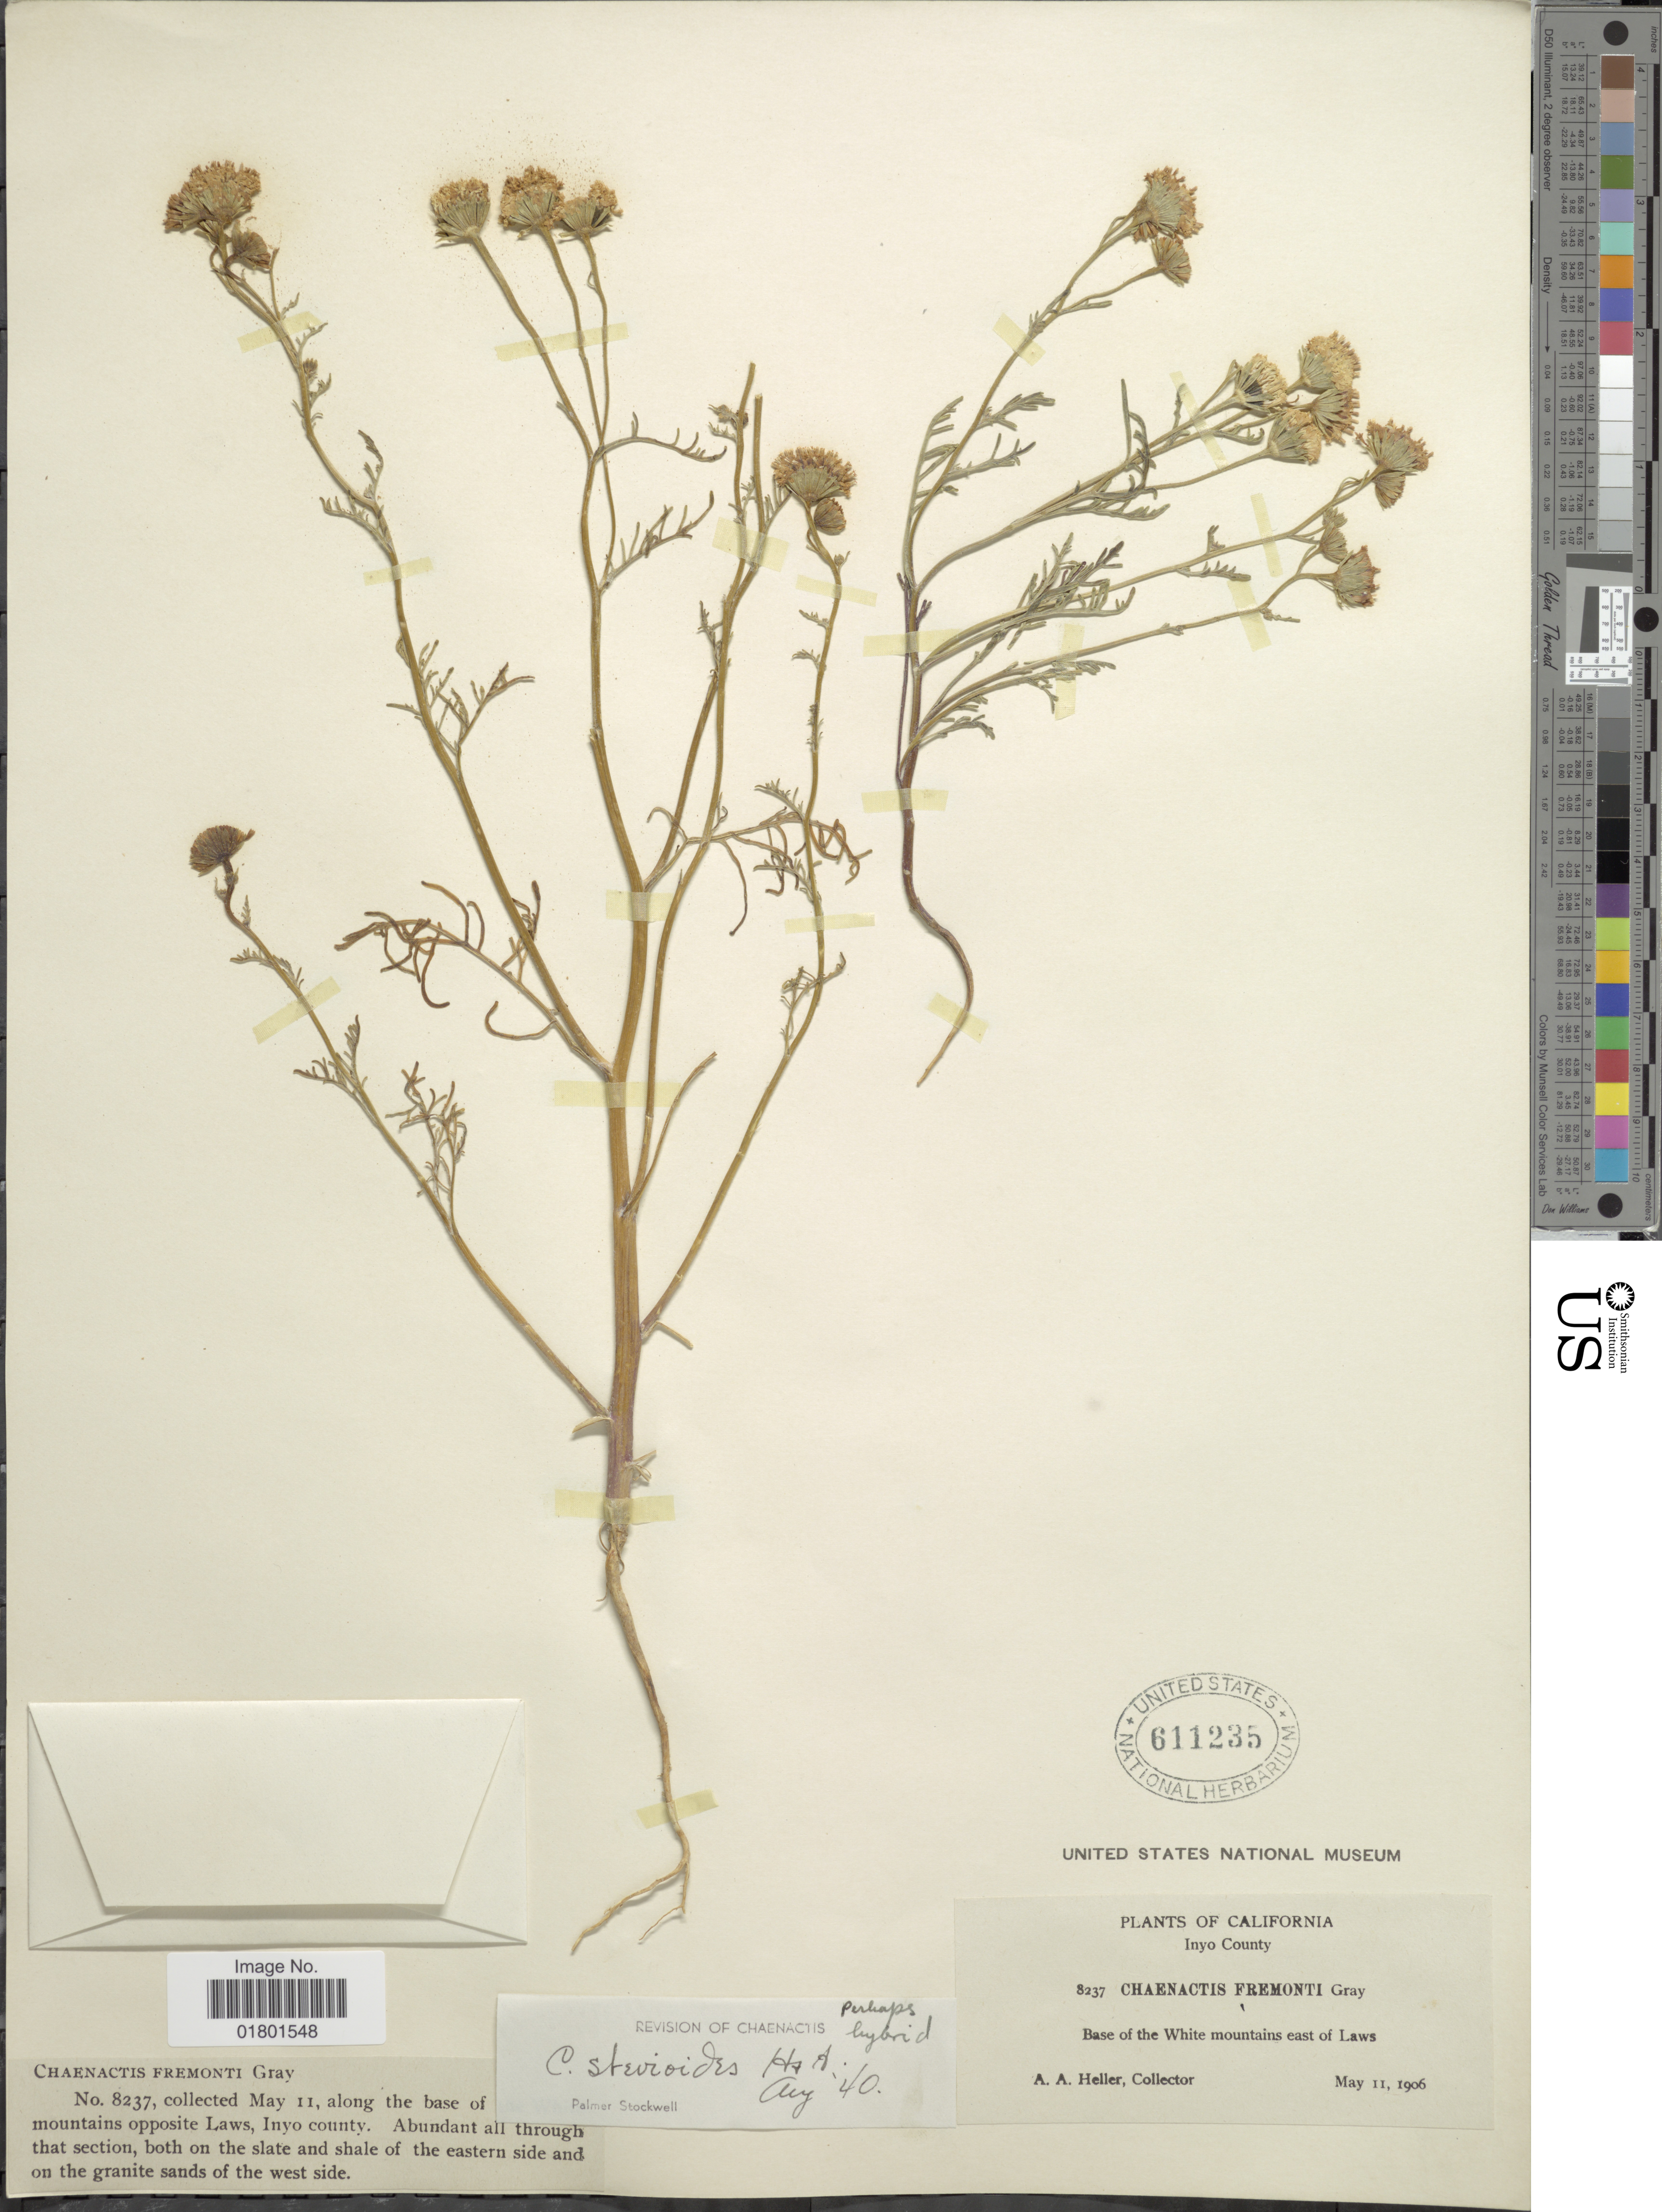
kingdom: Plantae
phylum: Tracheophyta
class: Magnoliopsida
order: Asterales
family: Asteraceae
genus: Chaenactis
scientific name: Chaenactis stevioides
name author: Hook. & Arn.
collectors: A. A. Heller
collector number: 8237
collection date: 1906-05-11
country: United States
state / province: California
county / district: Inyo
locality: Along the base of mountains opposite Laws, Inyo county, Base of the White mountains east of Laws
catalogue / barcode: US 611235